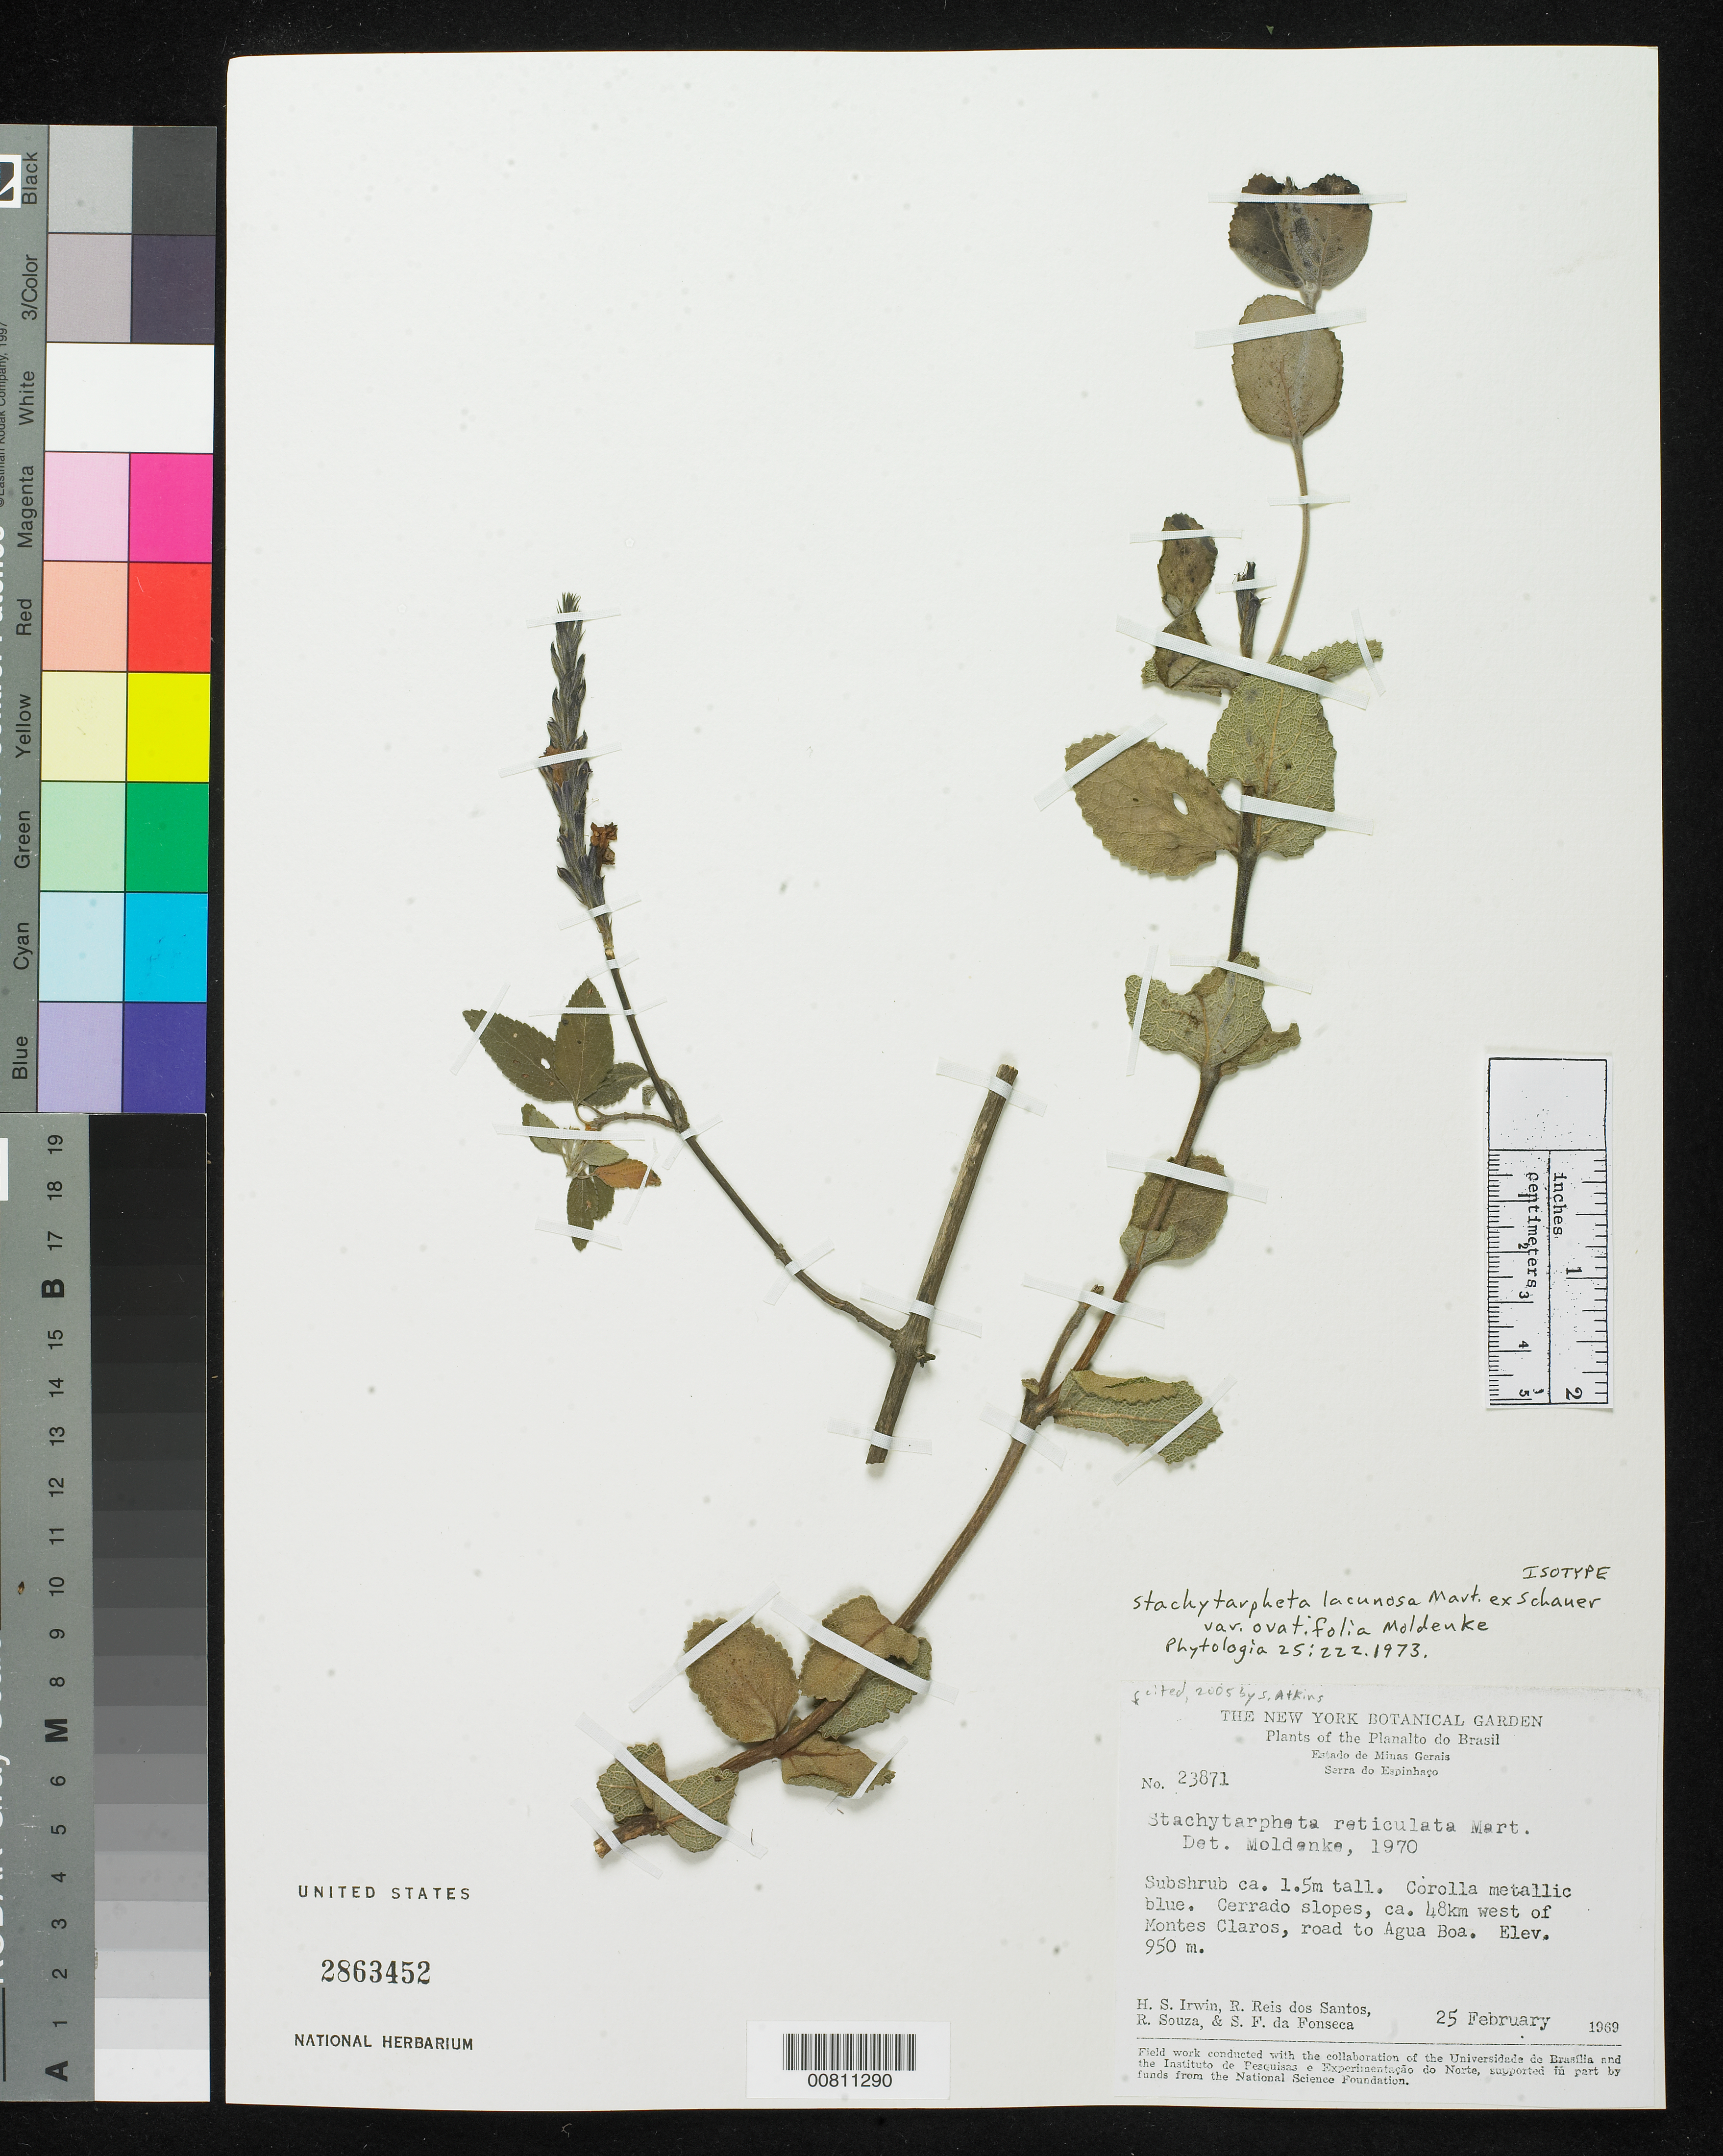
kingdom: Plantae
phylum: Tracheophyta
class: Magnoliopsida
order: Lamiales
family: Verbenaceae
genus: Stachytarpheta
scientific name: Stachytarpheta lacunosa var. ovatifolia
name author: Moldenke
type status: Isotype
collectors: H. Irwin, R. G. P. Santos, R. Souza & S. F. Fonsêca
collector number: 23871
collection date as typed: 25 Feb 1969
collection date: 1969-02-25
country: Brazil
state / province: Minas Gerais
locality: Planalto do Brasil, Estado de Minas Gerais, Serra do Espinhaco. Cerrado slopes, ca. 48 km west of Montes Claros, road to Agua Boa.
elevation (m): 950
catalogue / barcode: US 2863452